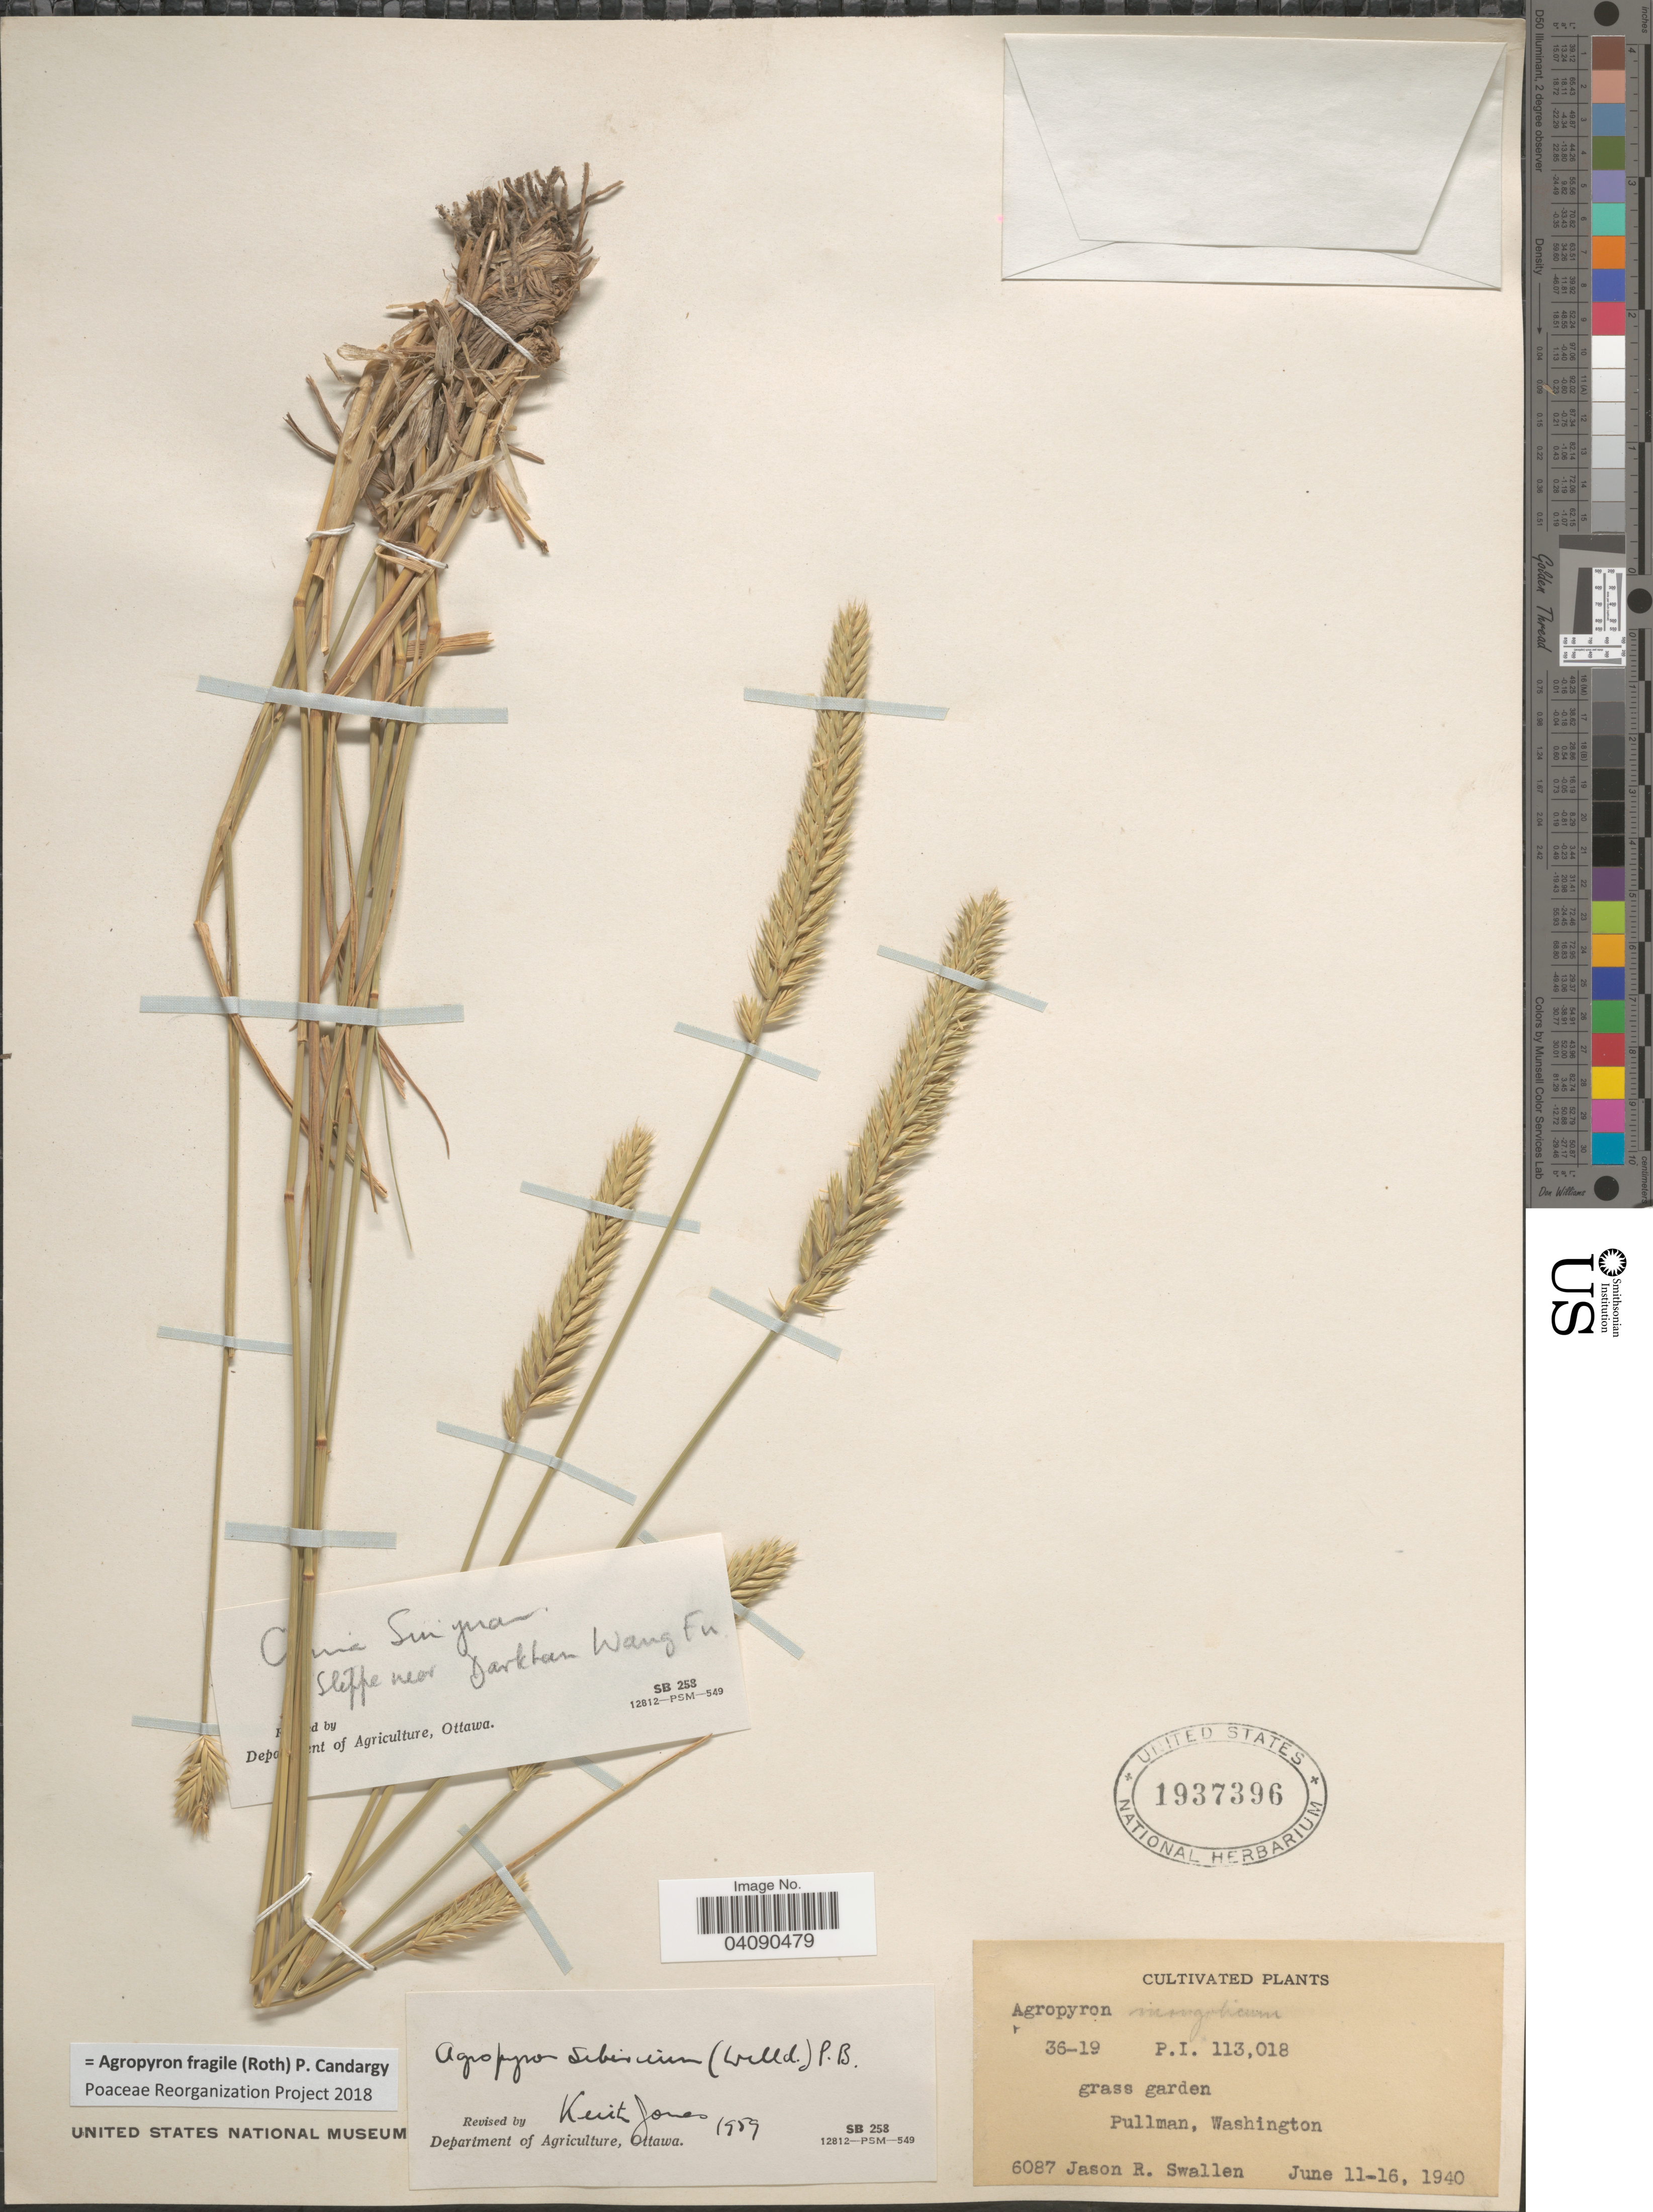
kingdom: Plantae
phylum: Tracheophyta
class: Liliopsida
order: Poales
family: Poaceae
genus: Agropyron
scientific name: Agropyron fragile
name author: (Roth) Candargy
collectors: J. R. Swallen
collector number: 6087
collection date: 1940-06-11/1940-06-16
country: United States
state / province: Washington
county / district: Whitman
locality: Grass garden. Pullman.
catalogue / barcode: US 1937396